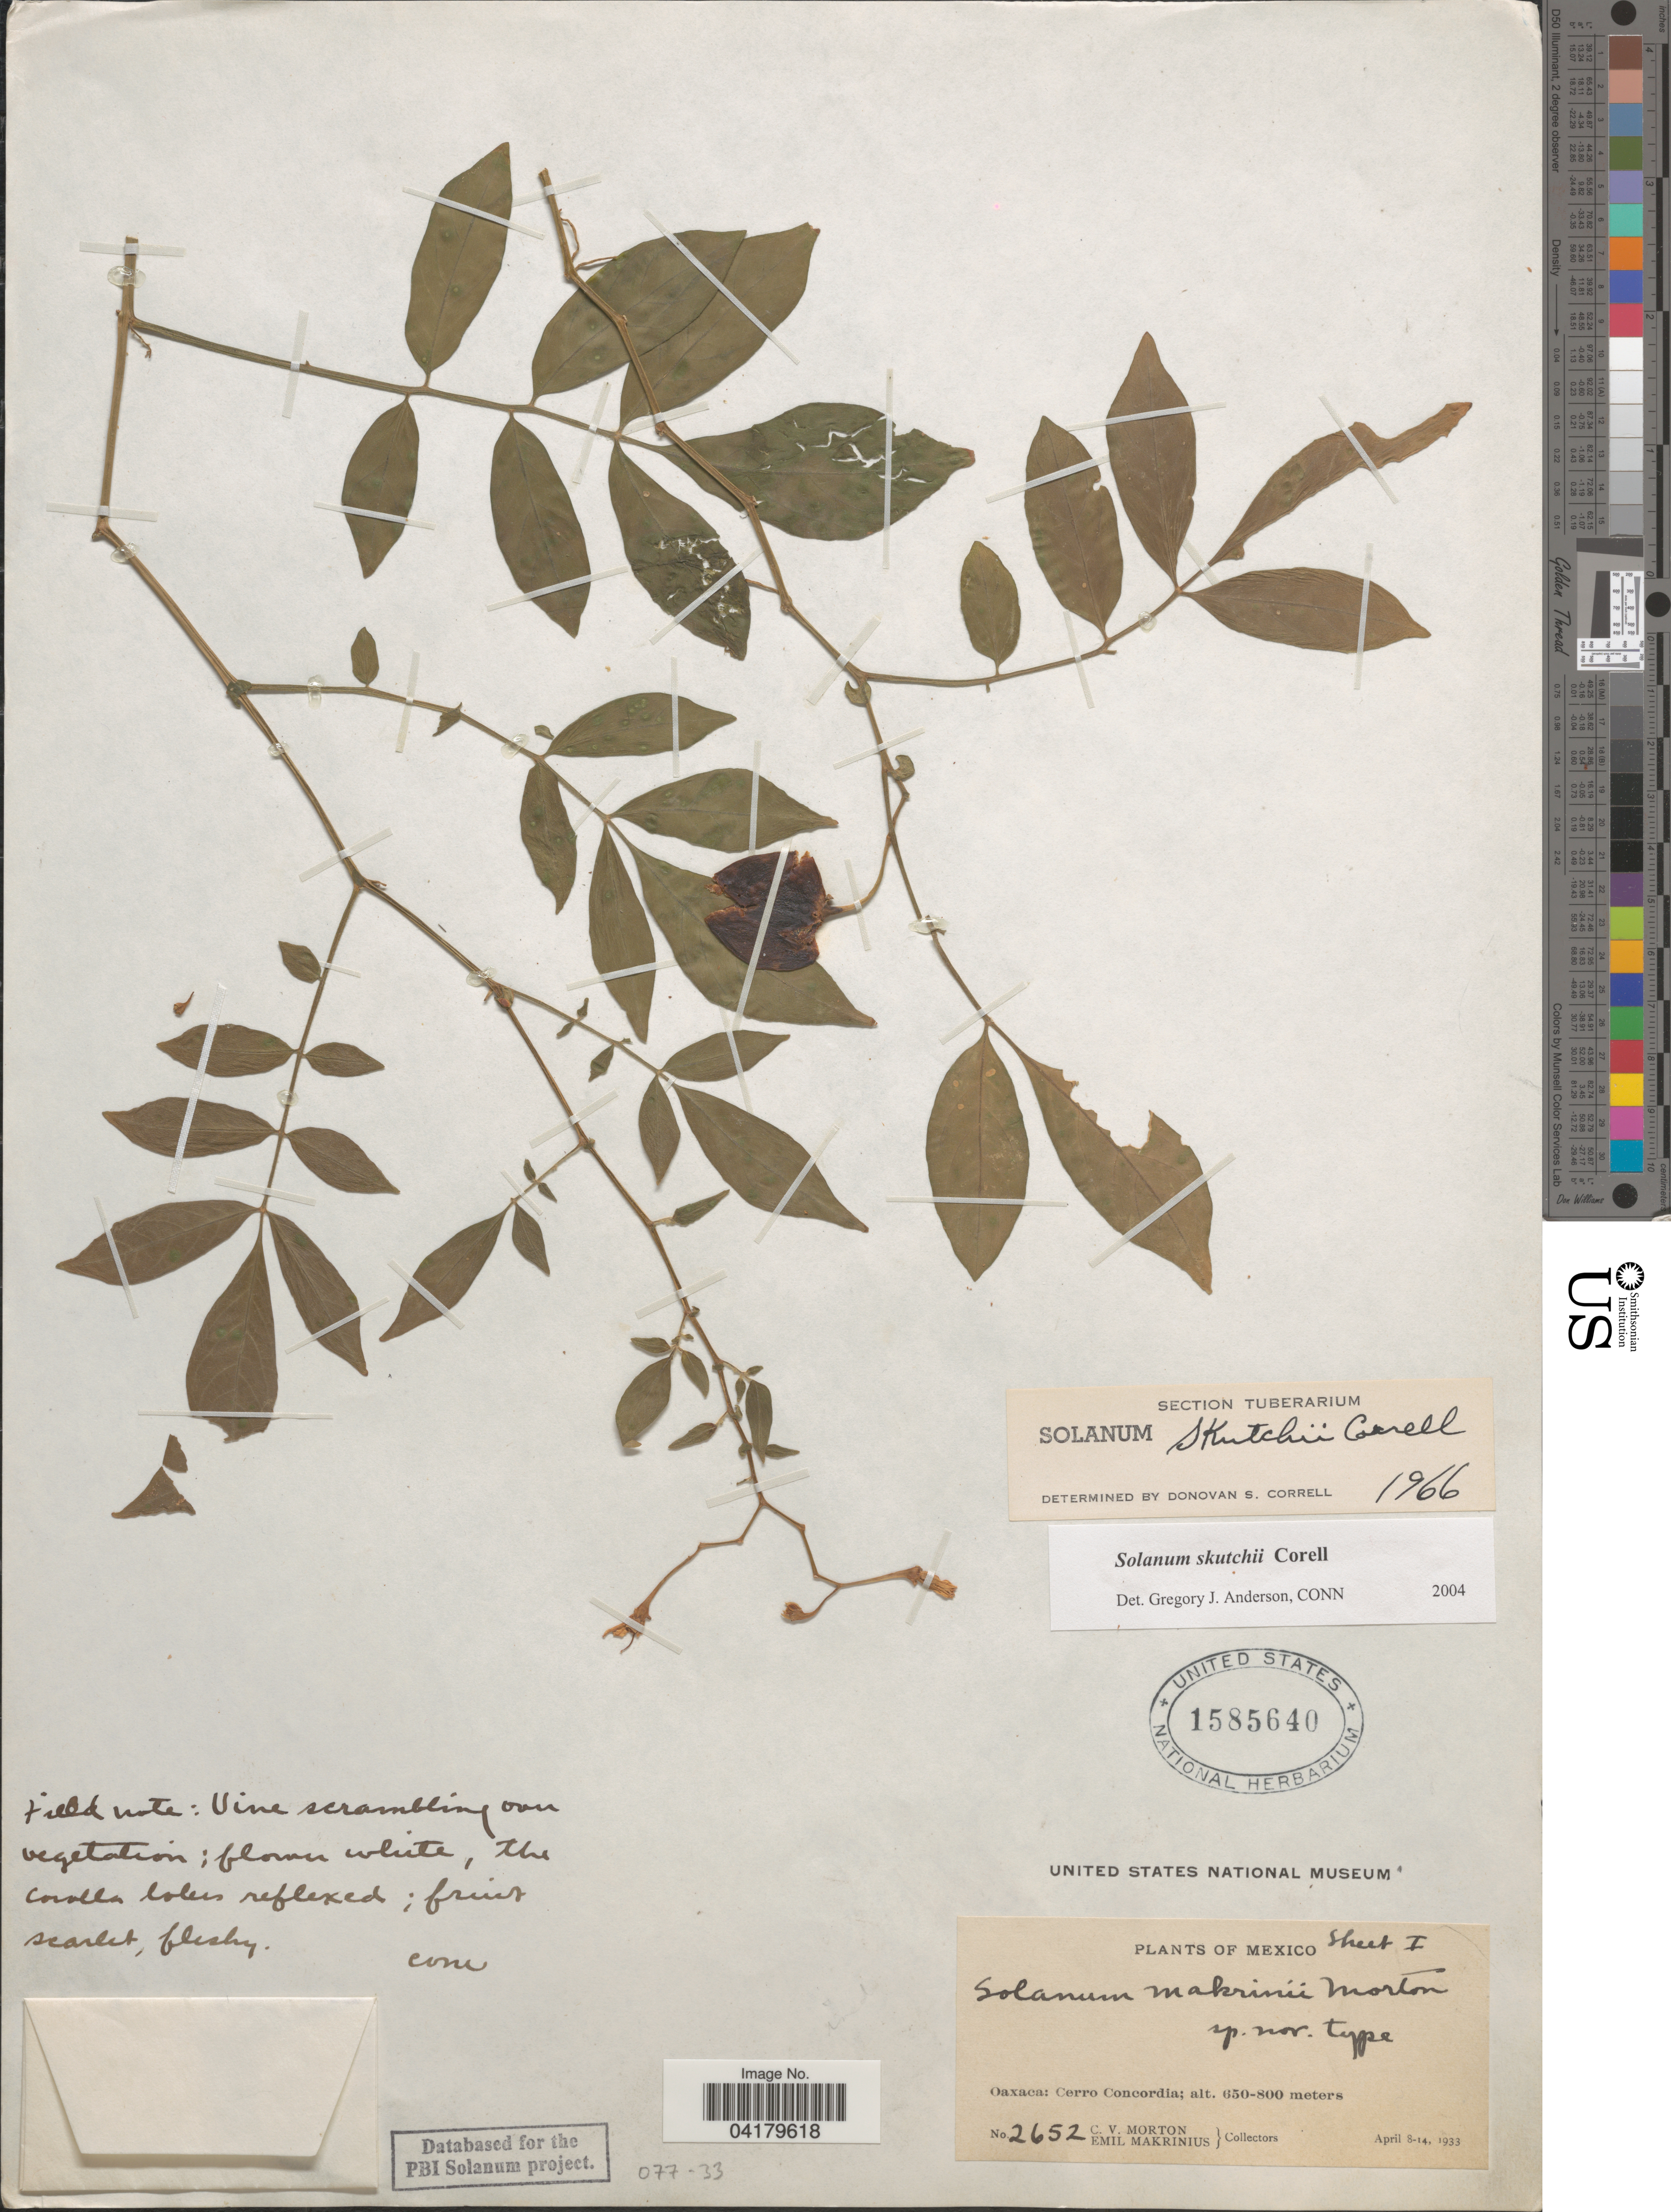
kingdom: Plantae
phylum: Tracheophyta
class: Magnoliopsida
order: Solanales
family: Solanaceae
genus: Solanum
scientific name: Solanum skutchii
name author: Correll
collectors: C. V. Morton & E. Makrinius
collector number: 2652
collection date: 1933-04-08/1933-04-14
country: Mexico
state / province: Oaxaca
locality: Cerro Concordia.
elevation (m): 650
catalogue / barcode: US 1585640